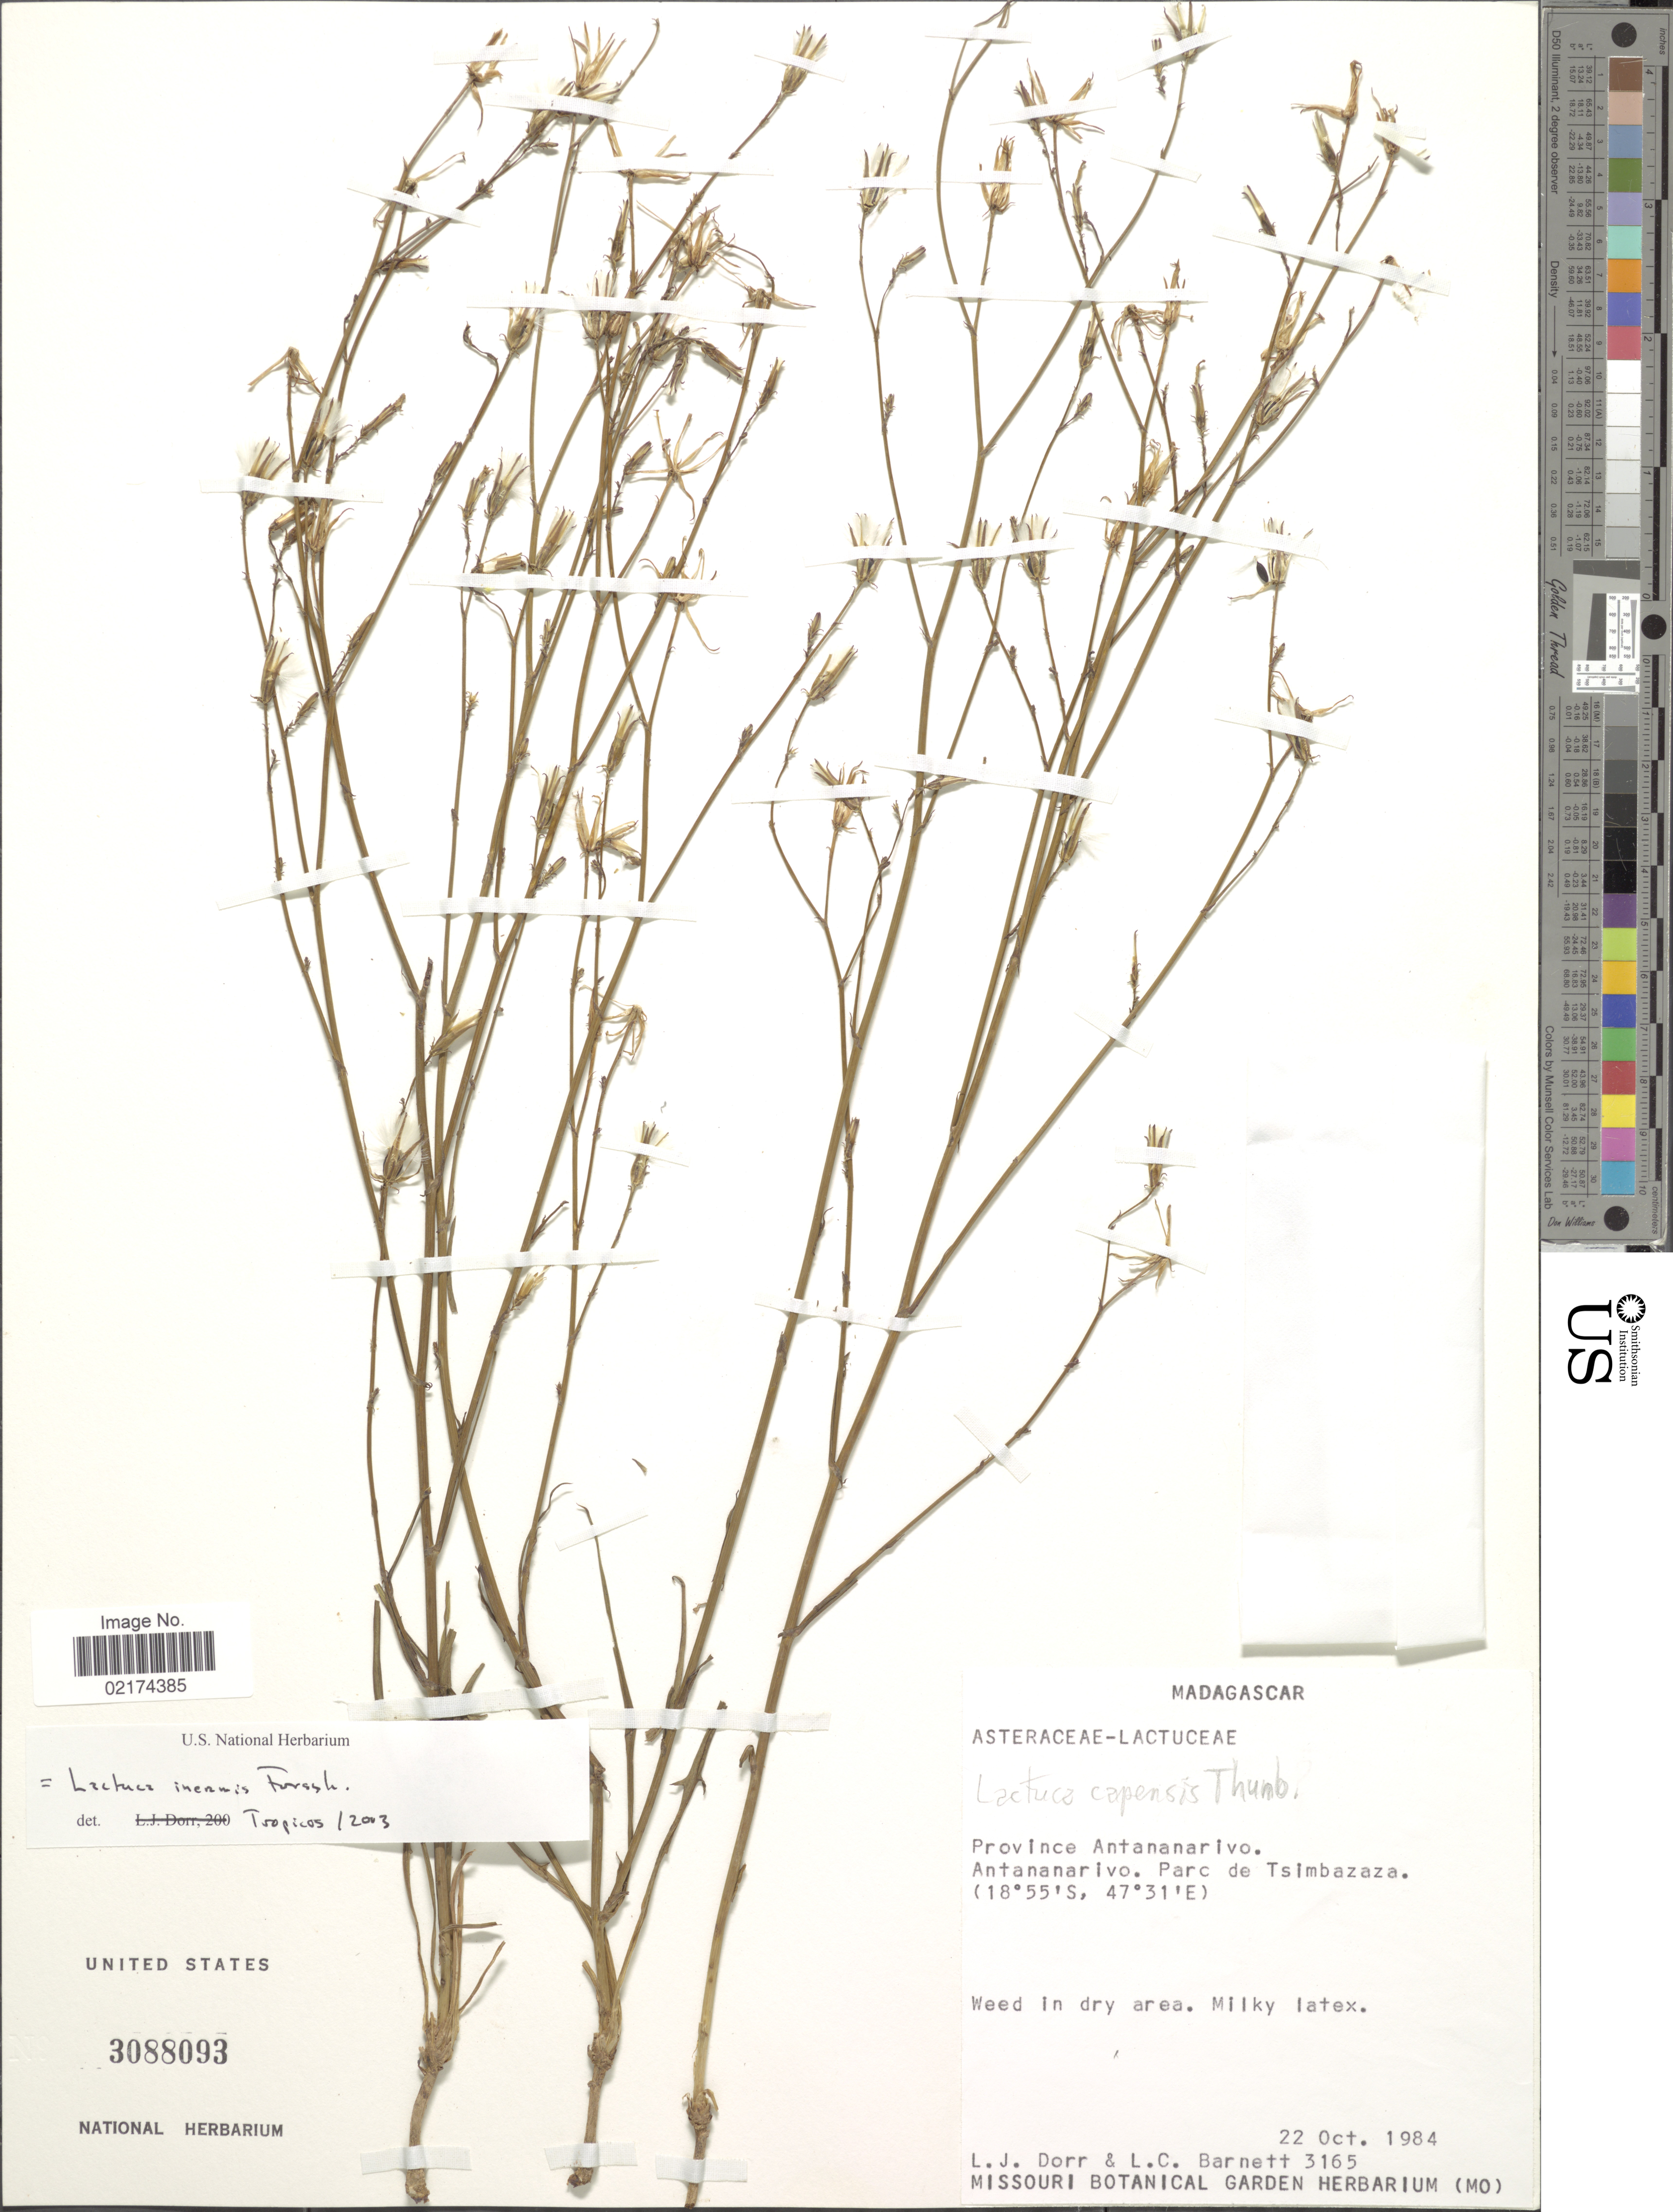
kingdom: Plantae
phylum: Tracheophyta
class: Magnoliopsida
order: Asterales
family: Asteraceae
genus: Lactuca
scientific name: Lactuca inermis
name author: Forssk.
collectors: L. J. Dorr & L. C. Barnett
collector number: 3165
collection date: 1984-10-22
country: Madagascar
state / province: Analamanga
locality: Province Antananarivo, Parc de Tsimbazaza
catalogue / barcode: US 3088093